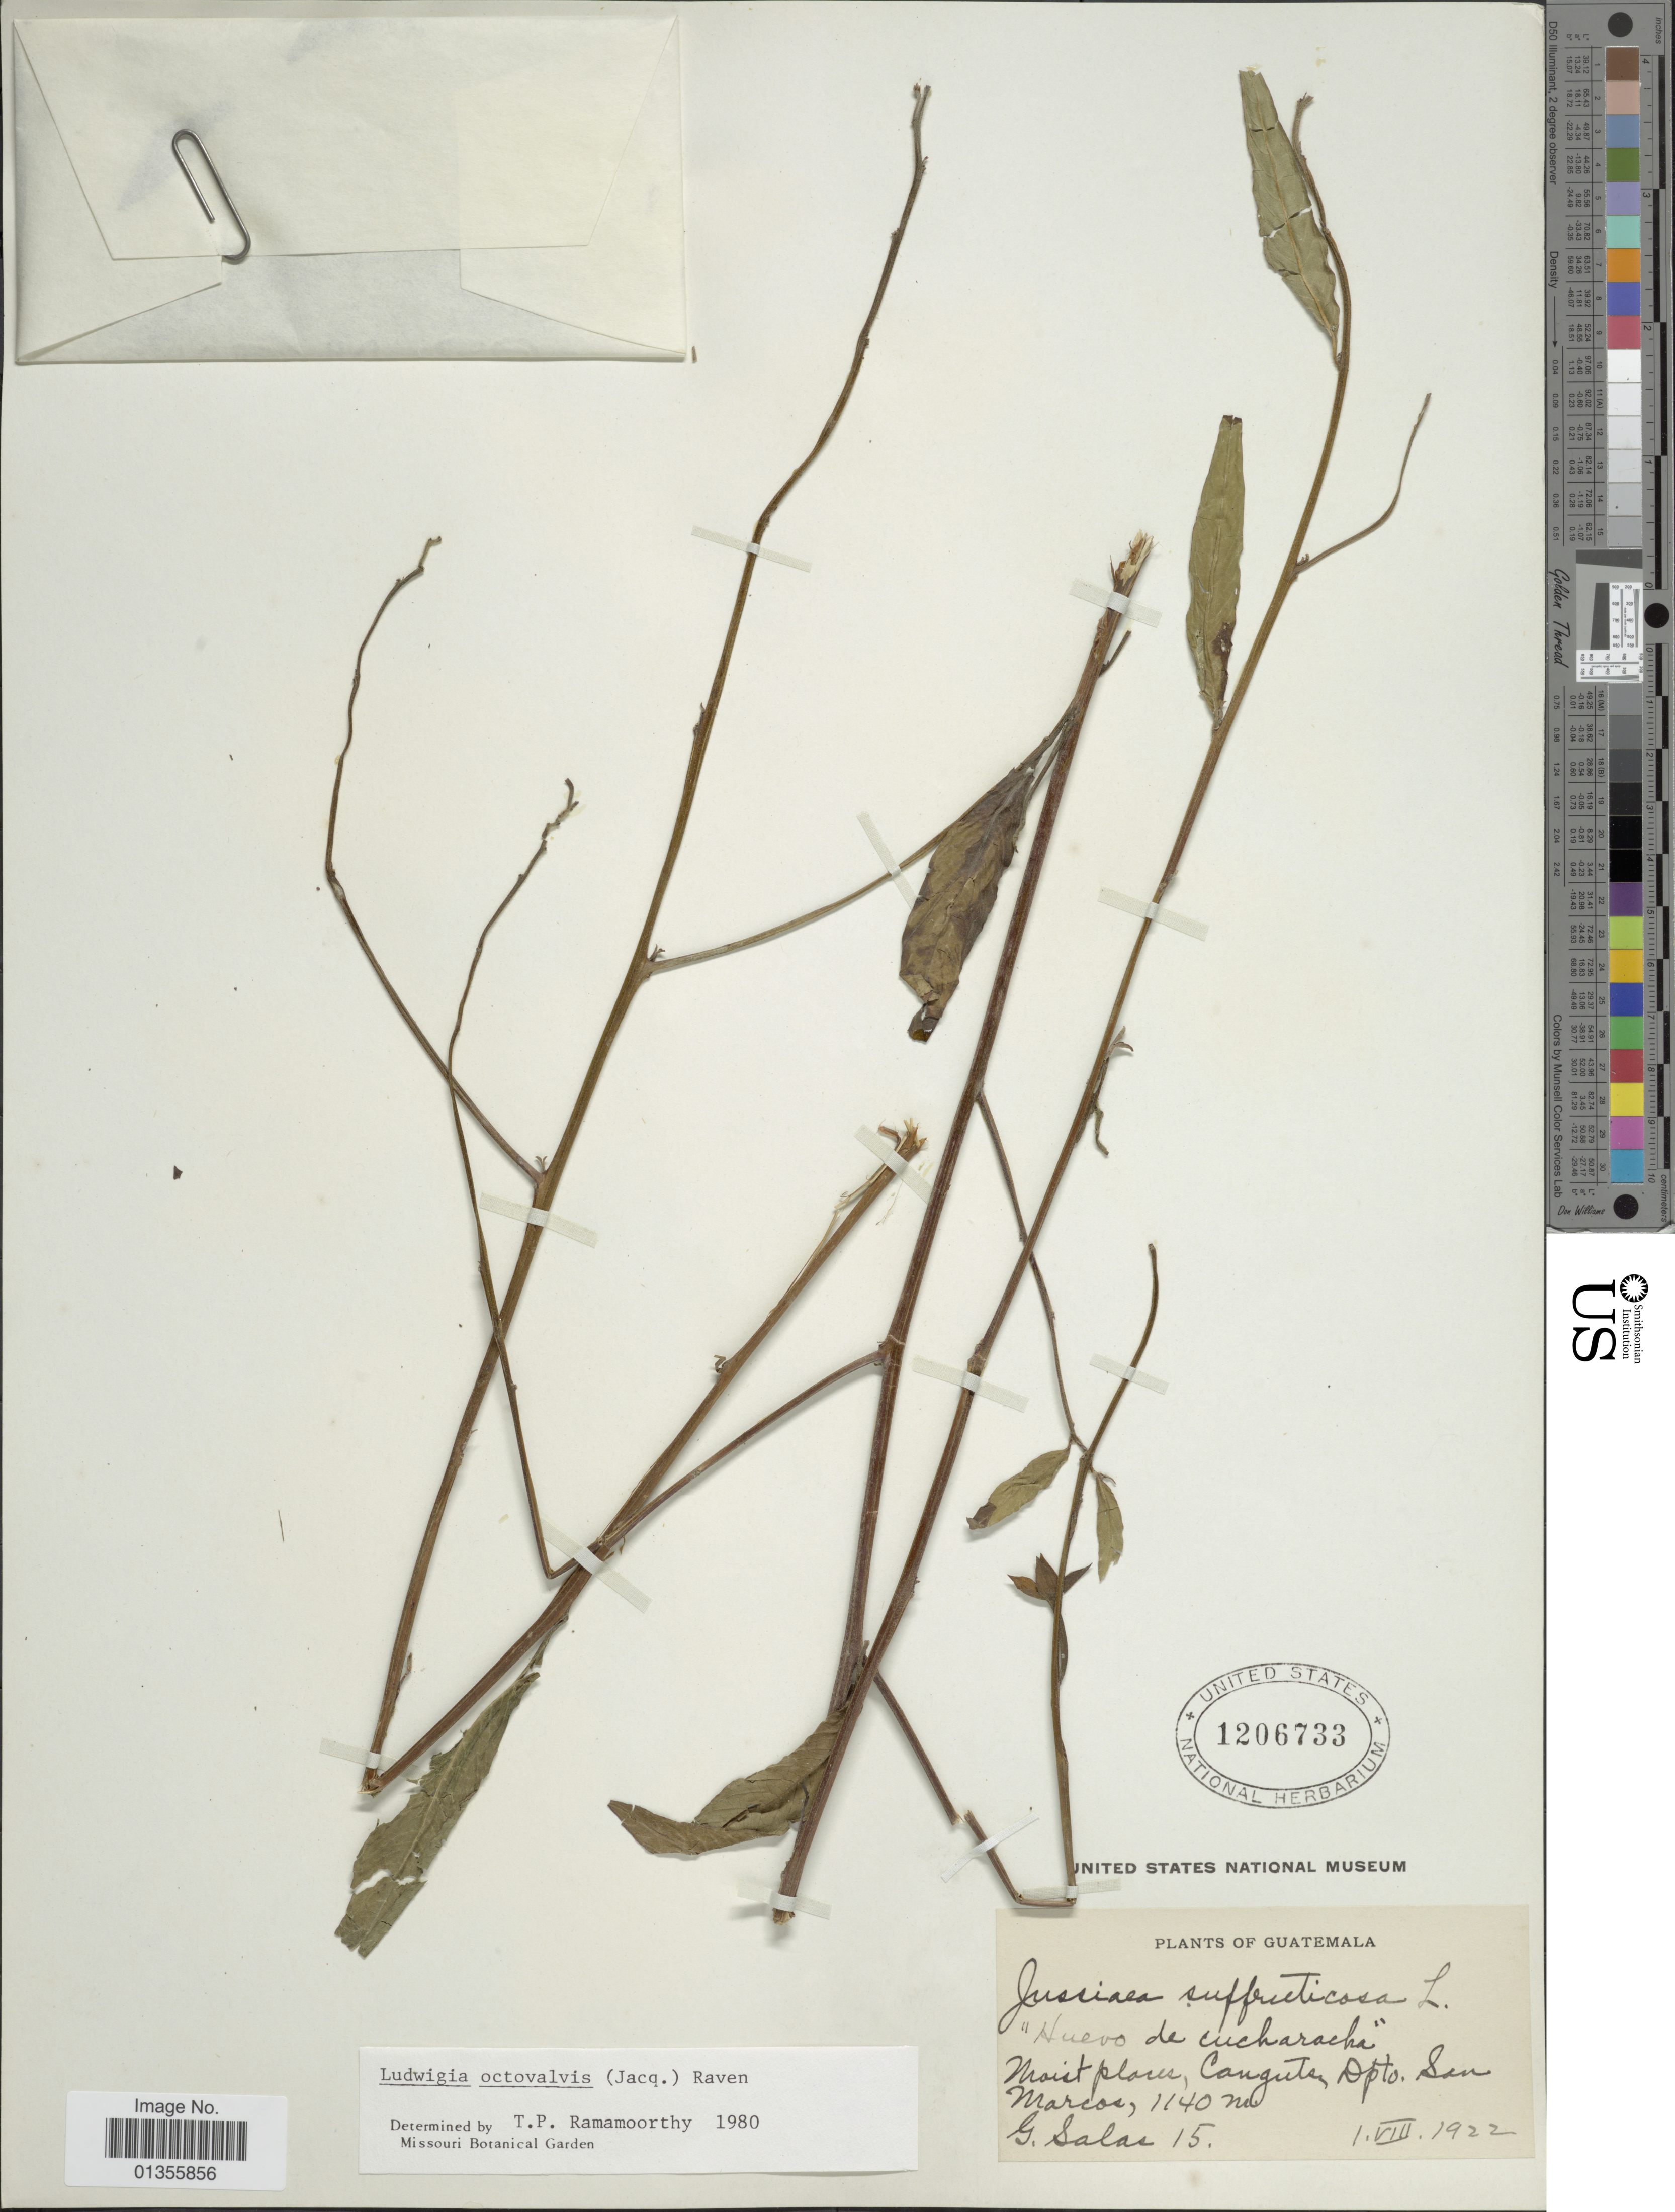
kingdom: Plantae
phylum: Tracheophyta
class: Magnoliopsida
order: Myrtales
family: Onagraceae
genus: Ludwigia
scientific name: Ludwigia octovalvis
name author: (Jacq.) P.H. Raven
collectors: G. Salas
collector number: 15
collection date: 1922-08-01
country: Guatemala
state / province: San Marcos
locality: Moist places, Cangutes, Dpto. San Marcos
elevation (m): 1140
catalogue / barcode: US 1206733